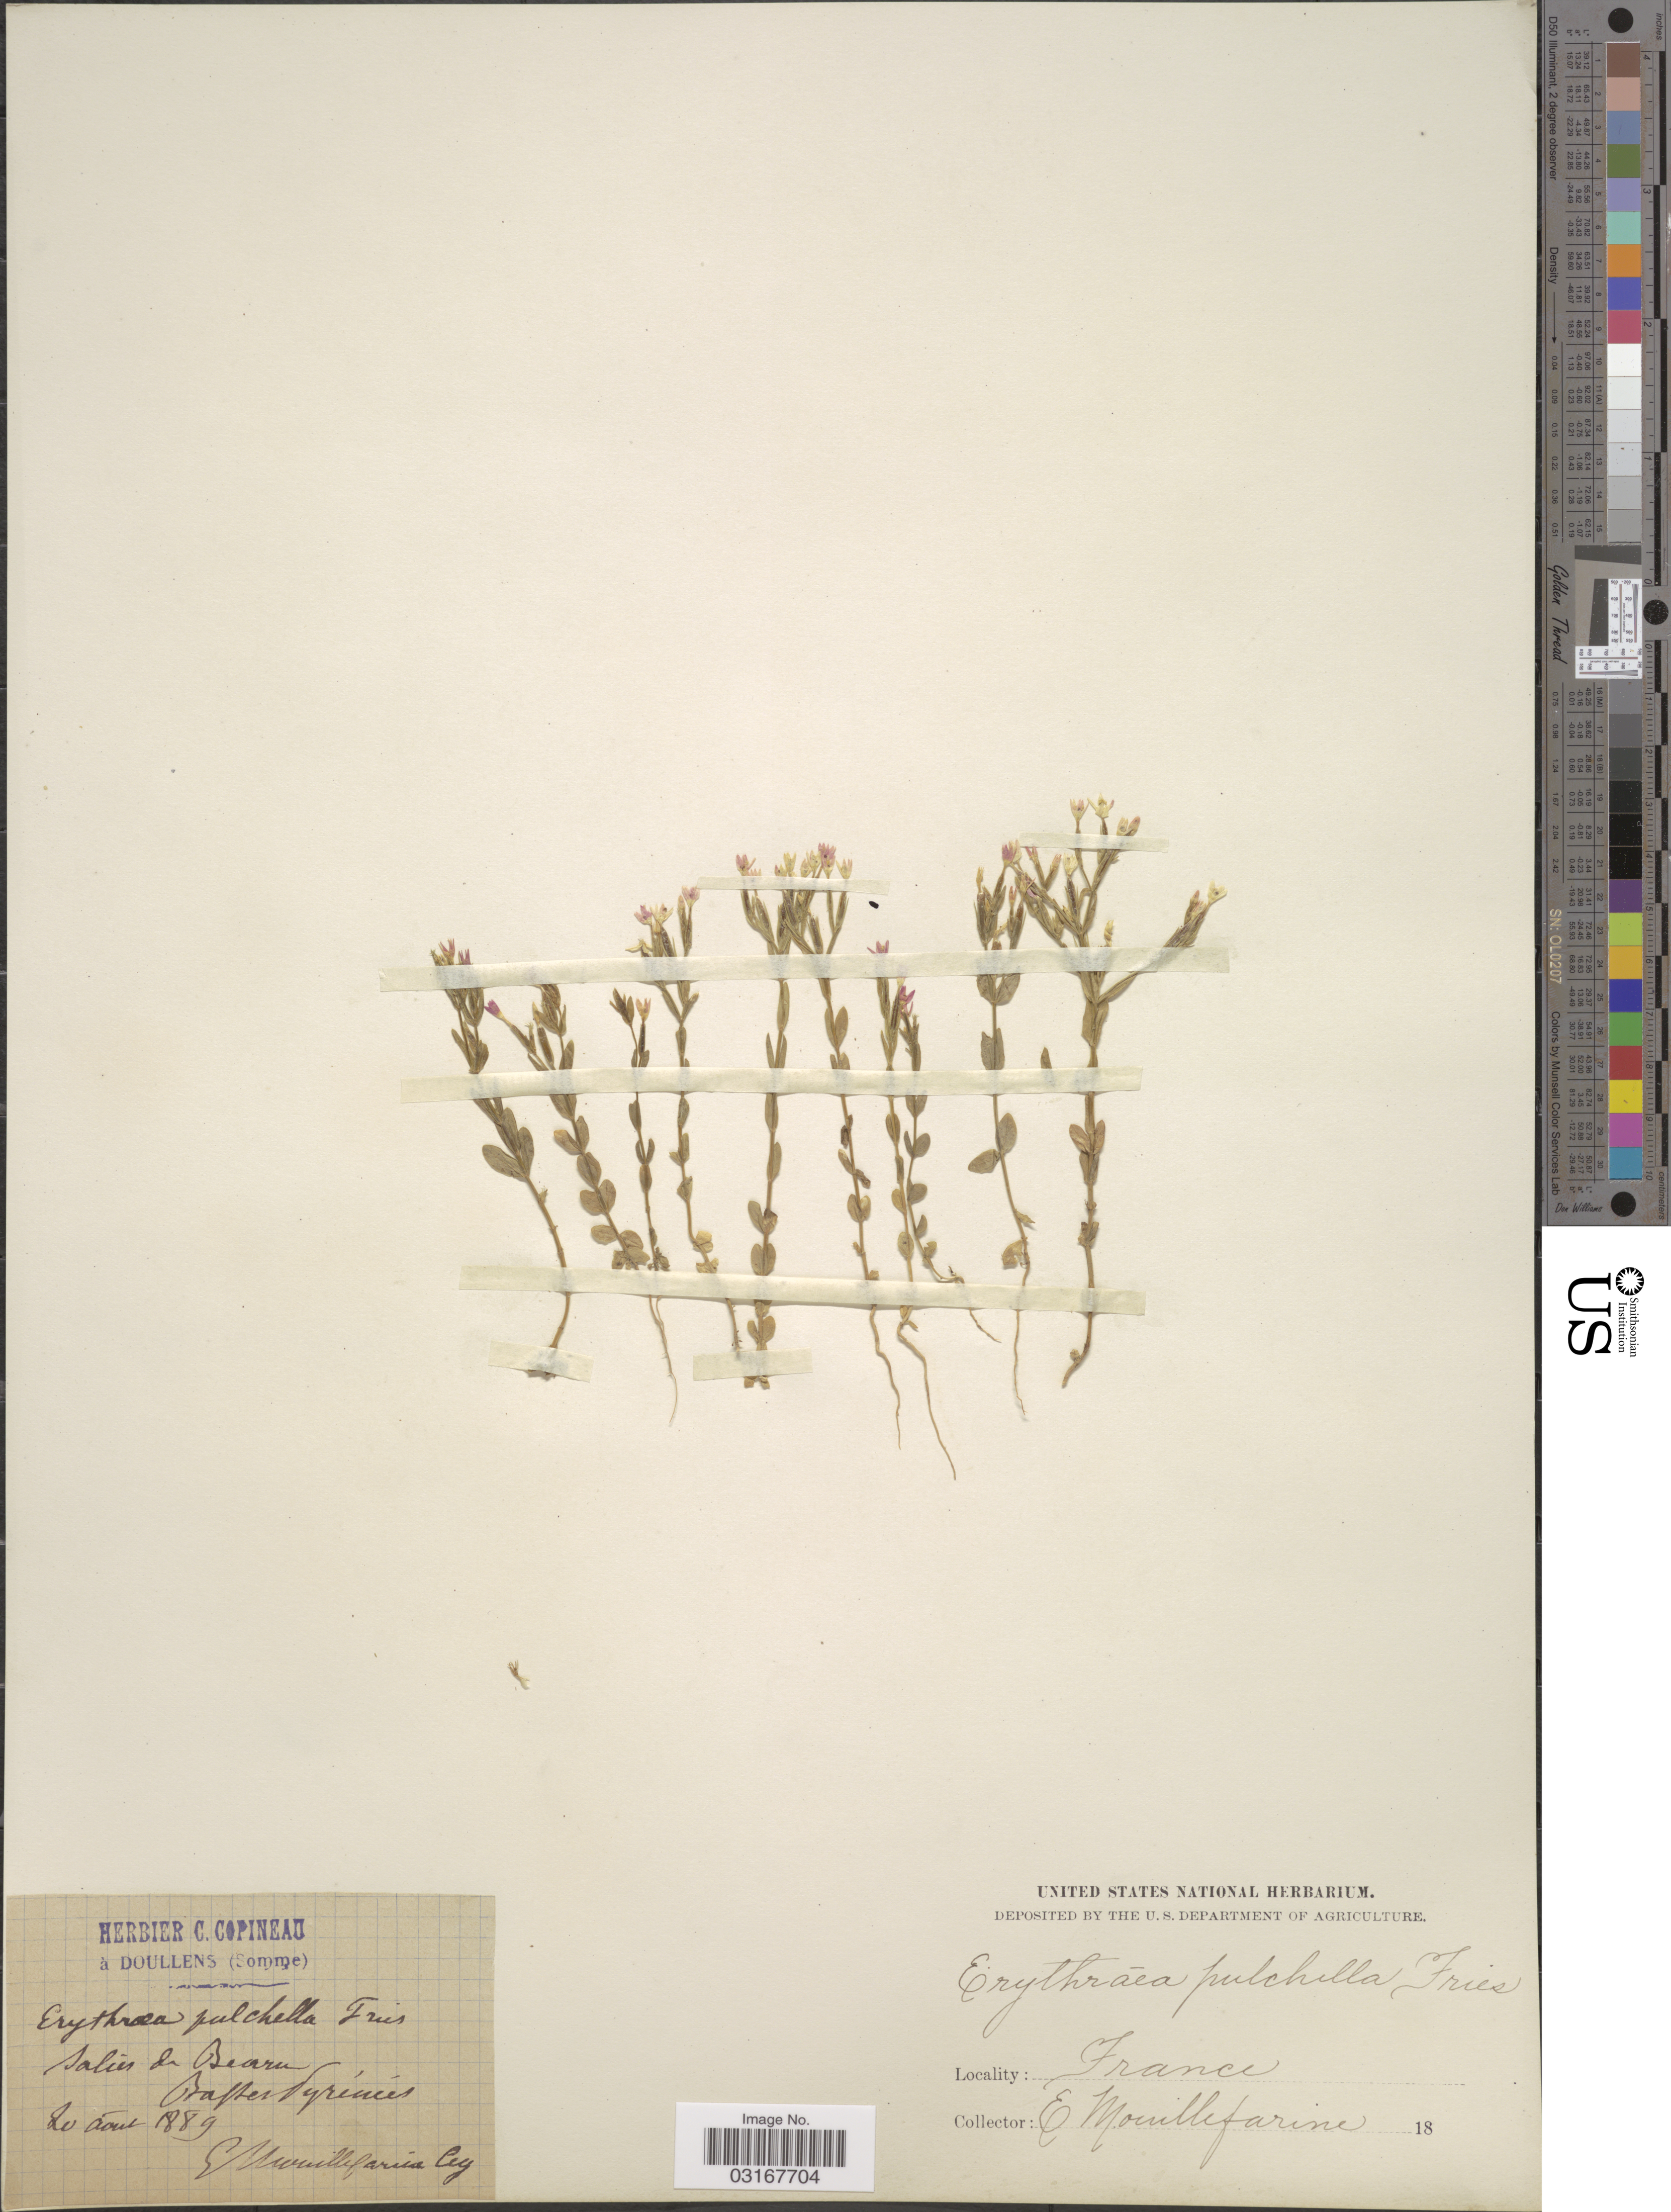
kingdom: Plantae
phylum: Tracheophyta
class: Magnoliopsida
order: Gentianales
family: Gentianaceae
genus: Centaurium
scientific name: Centaurium pulchellum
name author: (Sw.) Druce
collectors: E. Mouillefarine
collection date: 1889-08-20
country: France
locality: Salies de Bearu Basses Pyrénées.